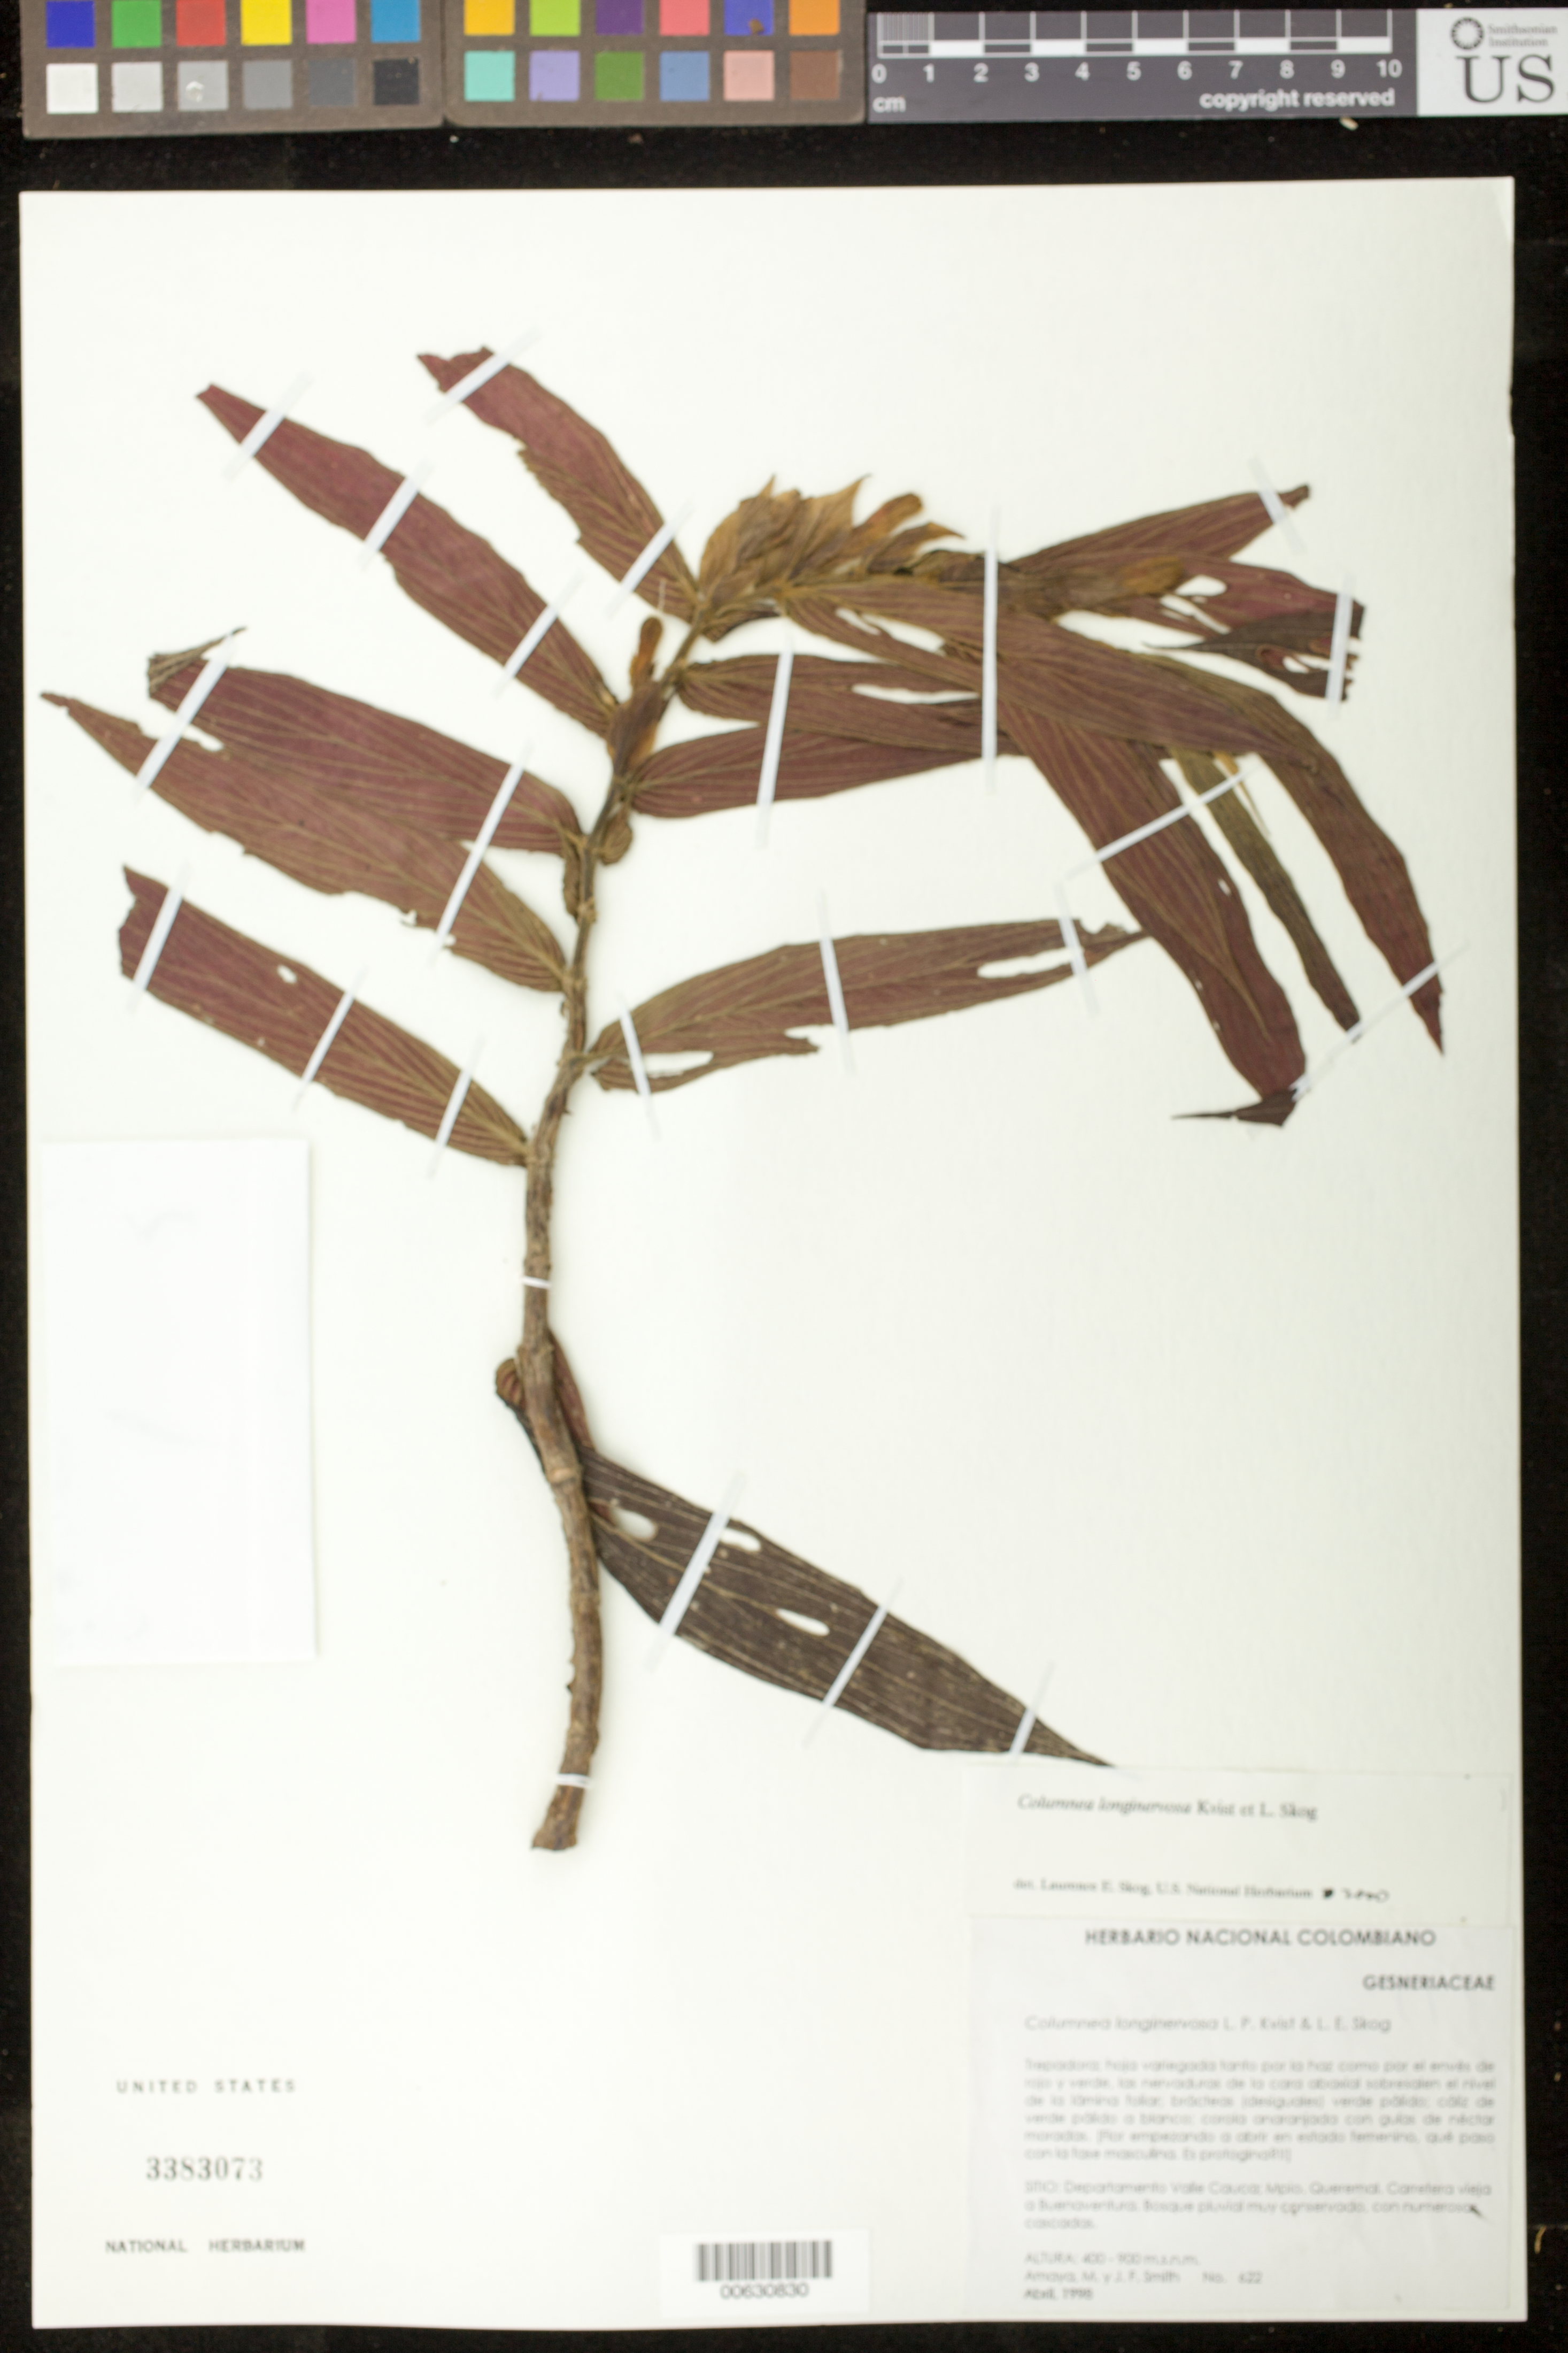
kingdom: Plantae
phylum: Tracheophyta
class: Magnoliopsida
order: Lamiales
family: Gesneriaceae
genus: Columnea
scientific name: Columnea longinervosa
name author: L.P. Kvist & L.E. Skog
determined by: Skog, Laurence E.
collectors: M. Amaya & J. F. Smith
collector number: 622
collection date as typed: Apr 1998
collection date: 1998-04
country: Colombia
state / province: Valle del Cauca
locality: Mpio. Queremal, Carretera vieja a Buenaventura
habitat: Bosque pluvial muy conservado, con numerosas cascadas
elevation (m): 400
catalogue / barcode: US 3383073